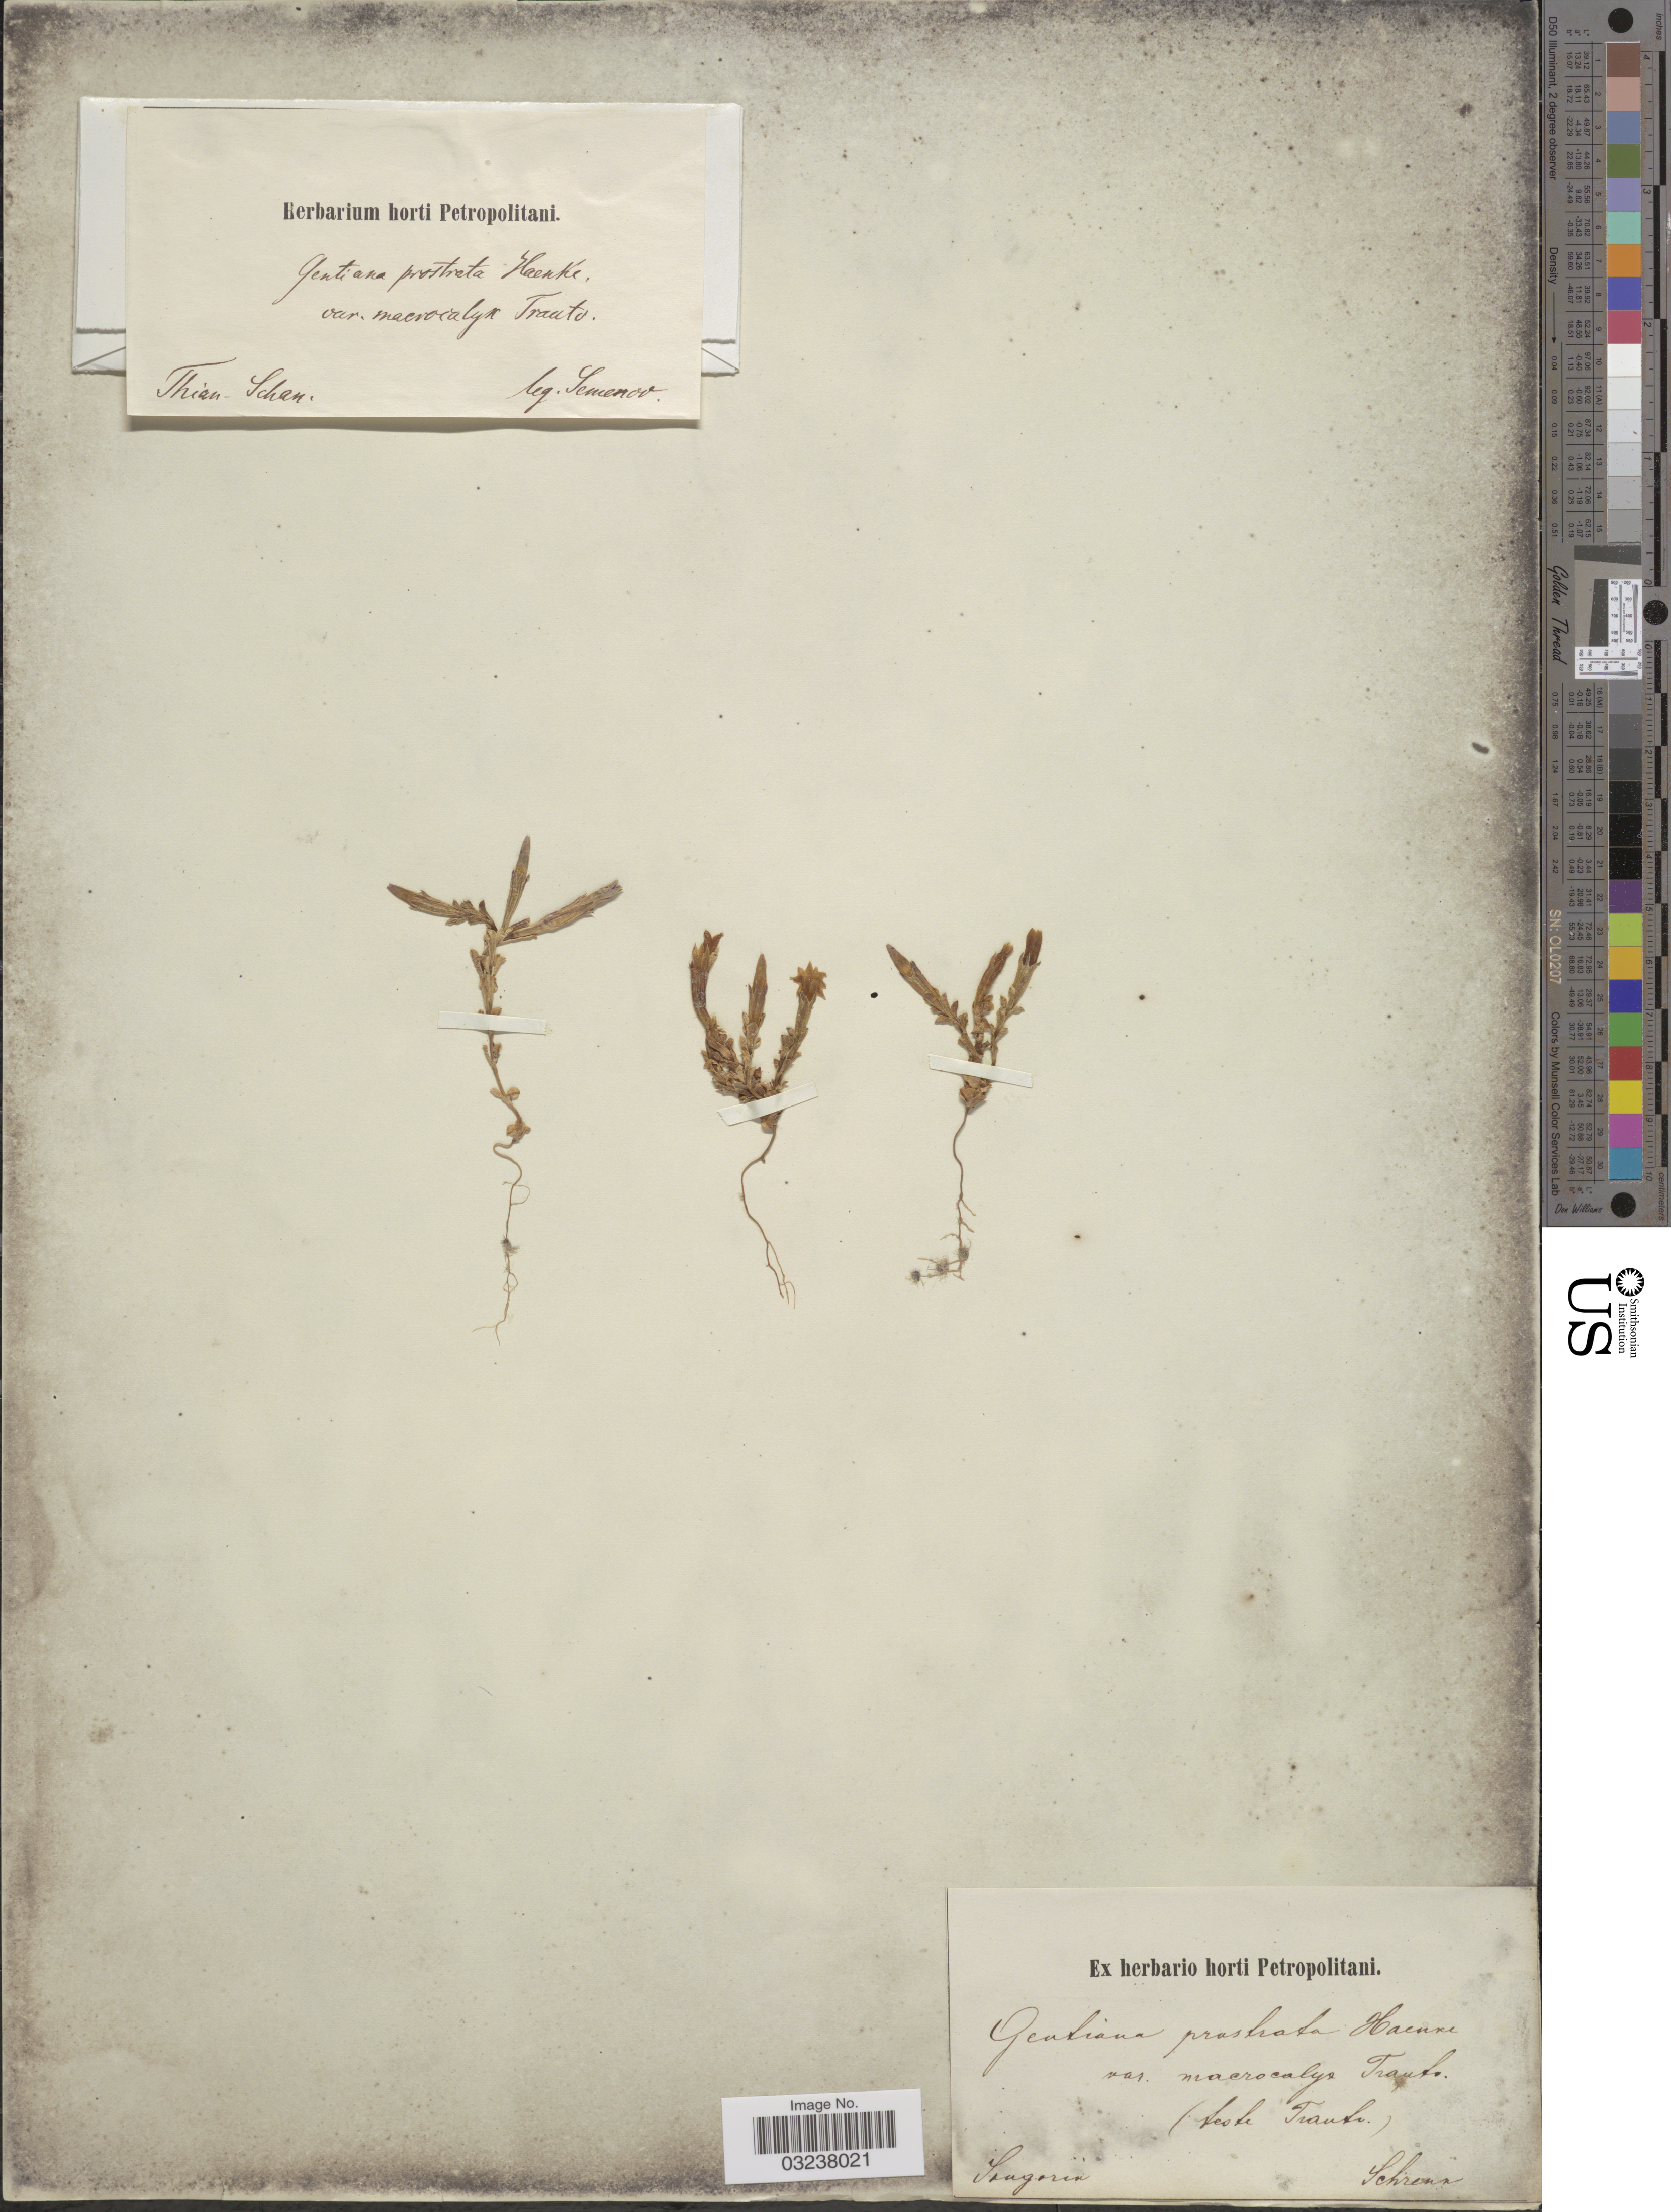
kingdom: Plantae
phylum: Tracheophyta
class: Magnoliopsida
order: Gentianales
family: Gentianaceae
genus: Gentiana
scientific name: Gentiana prostrata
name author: Haenke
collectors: A.G. Schrenk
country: Kazakhstan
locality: Songoria.